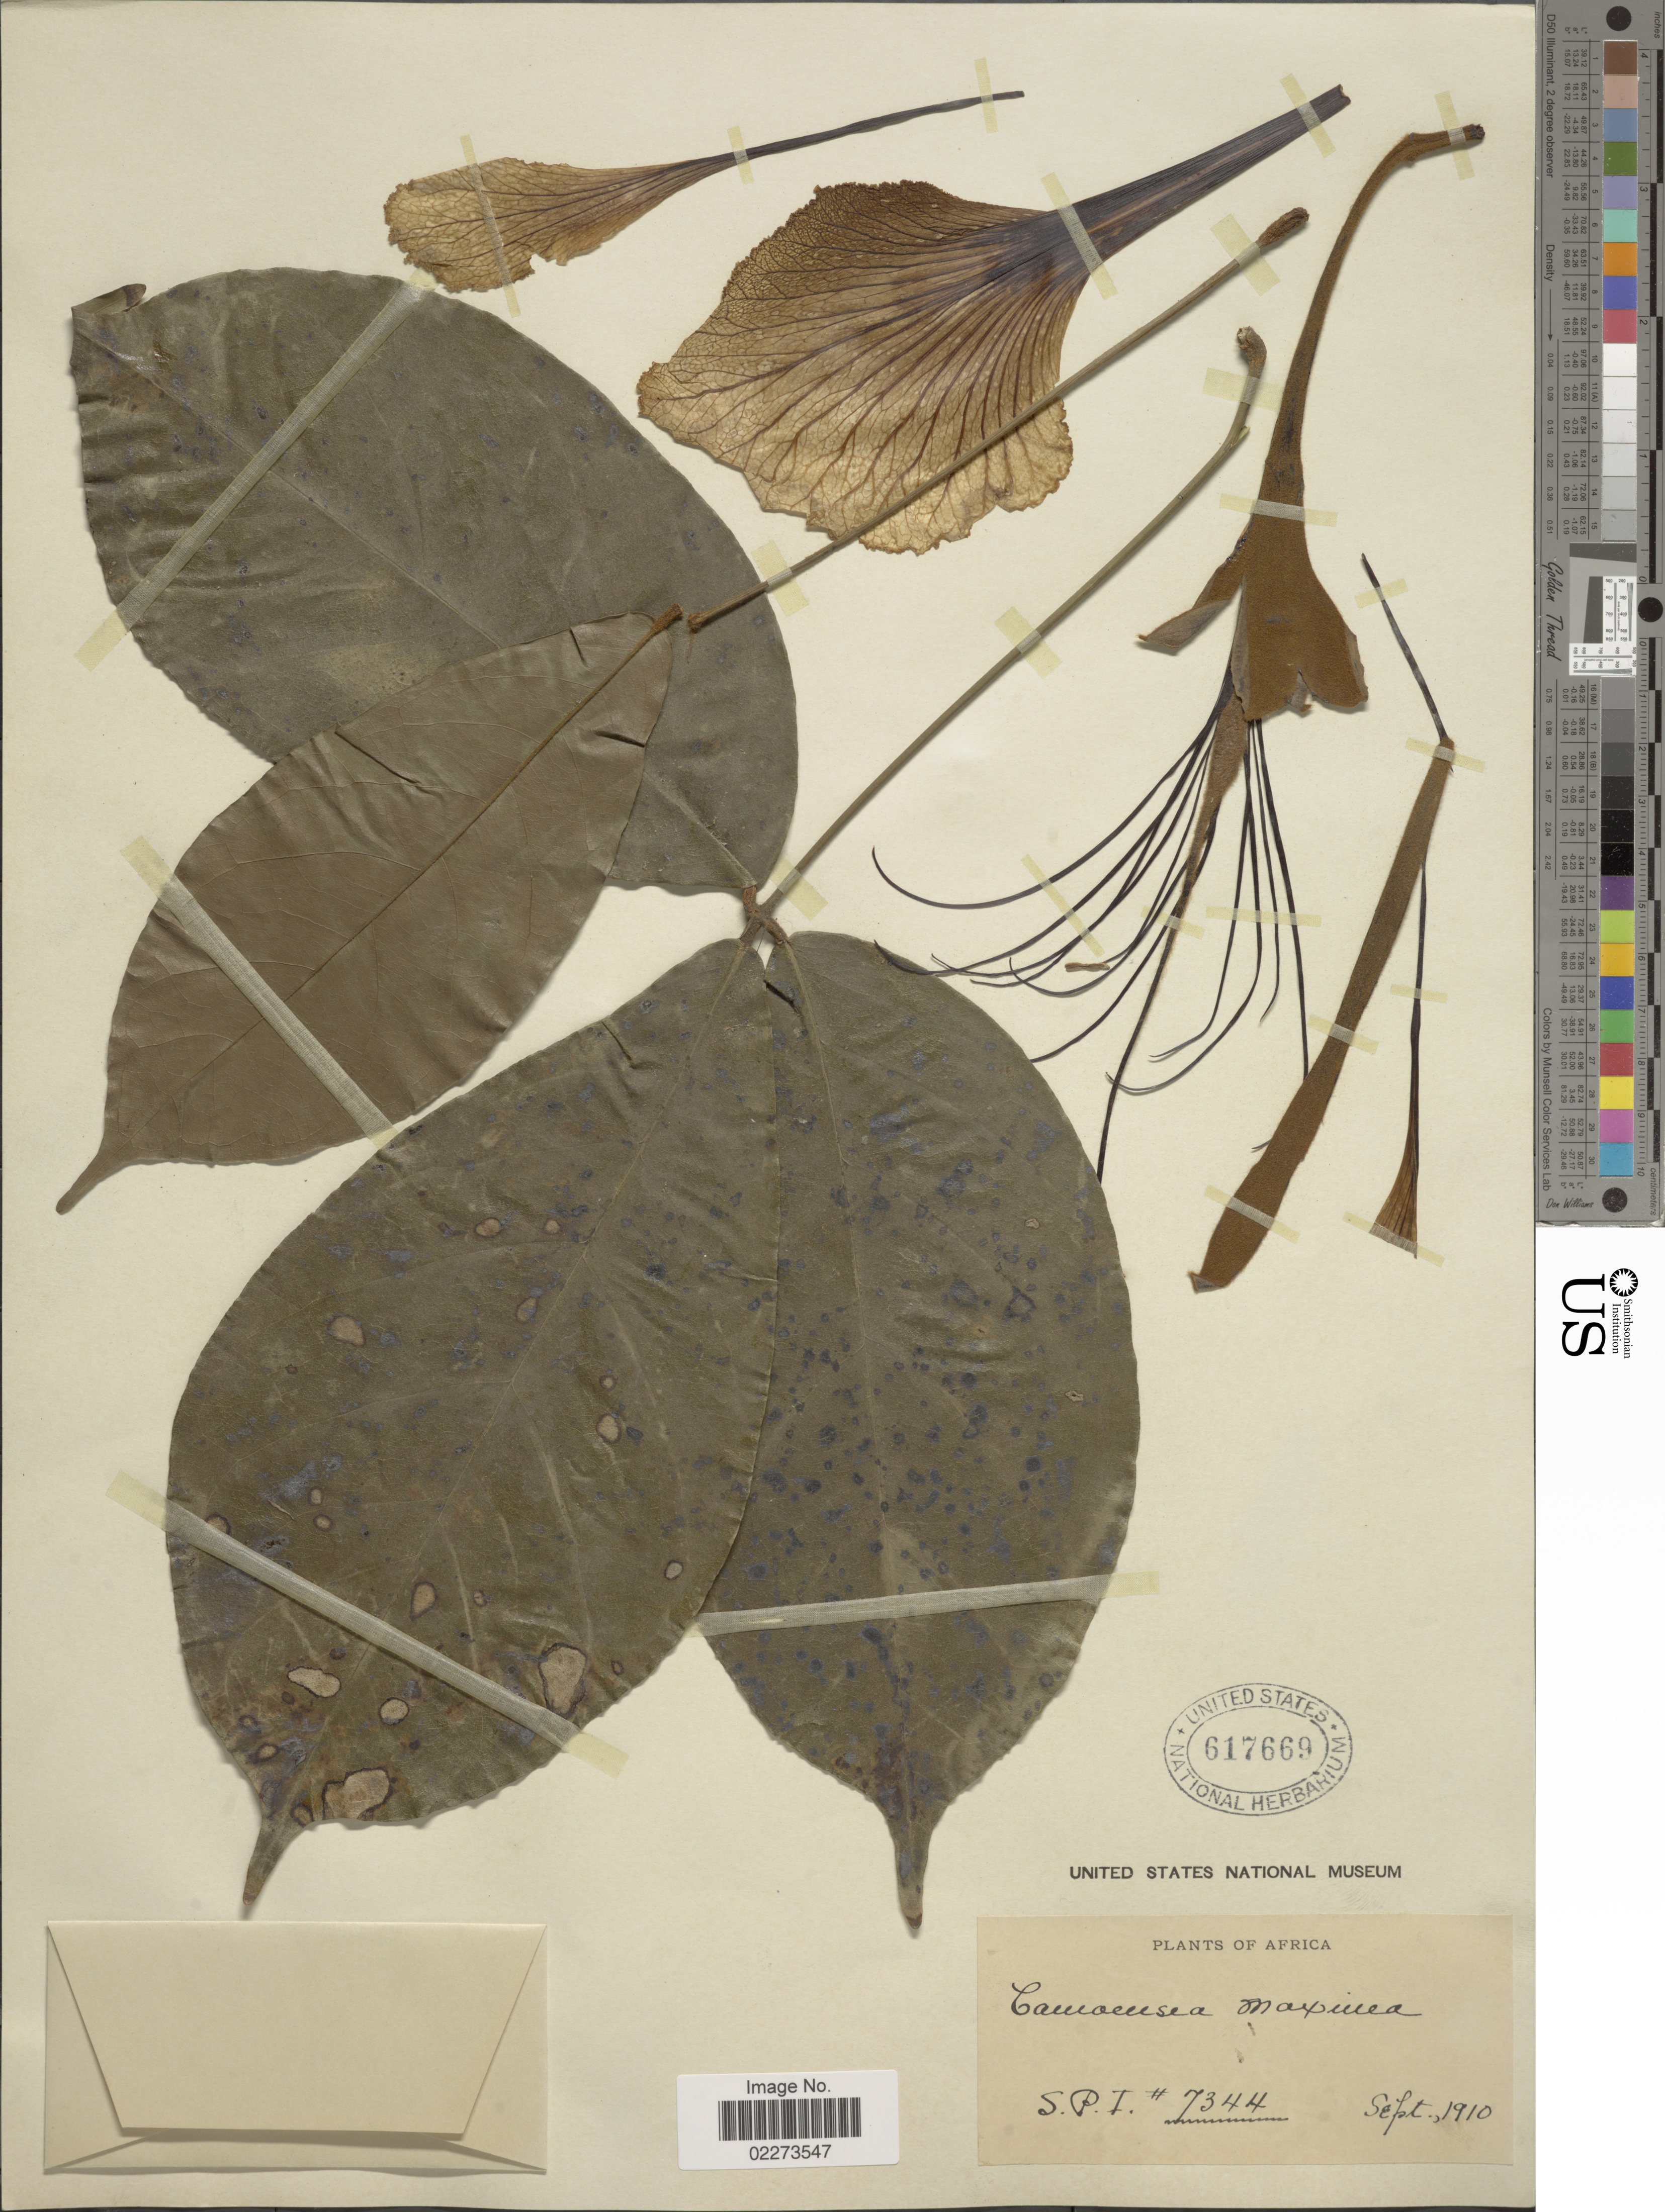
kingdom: Plantae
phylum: Tracheophyta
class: Magnoliopsida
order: Fabales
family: Fabaceae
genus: Camoensia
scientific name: Camoensia maxima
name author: Welw. ex Benth.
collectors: -. S.P.I.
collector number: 7344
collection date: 1910-09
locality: Africa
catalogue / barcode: US 617669